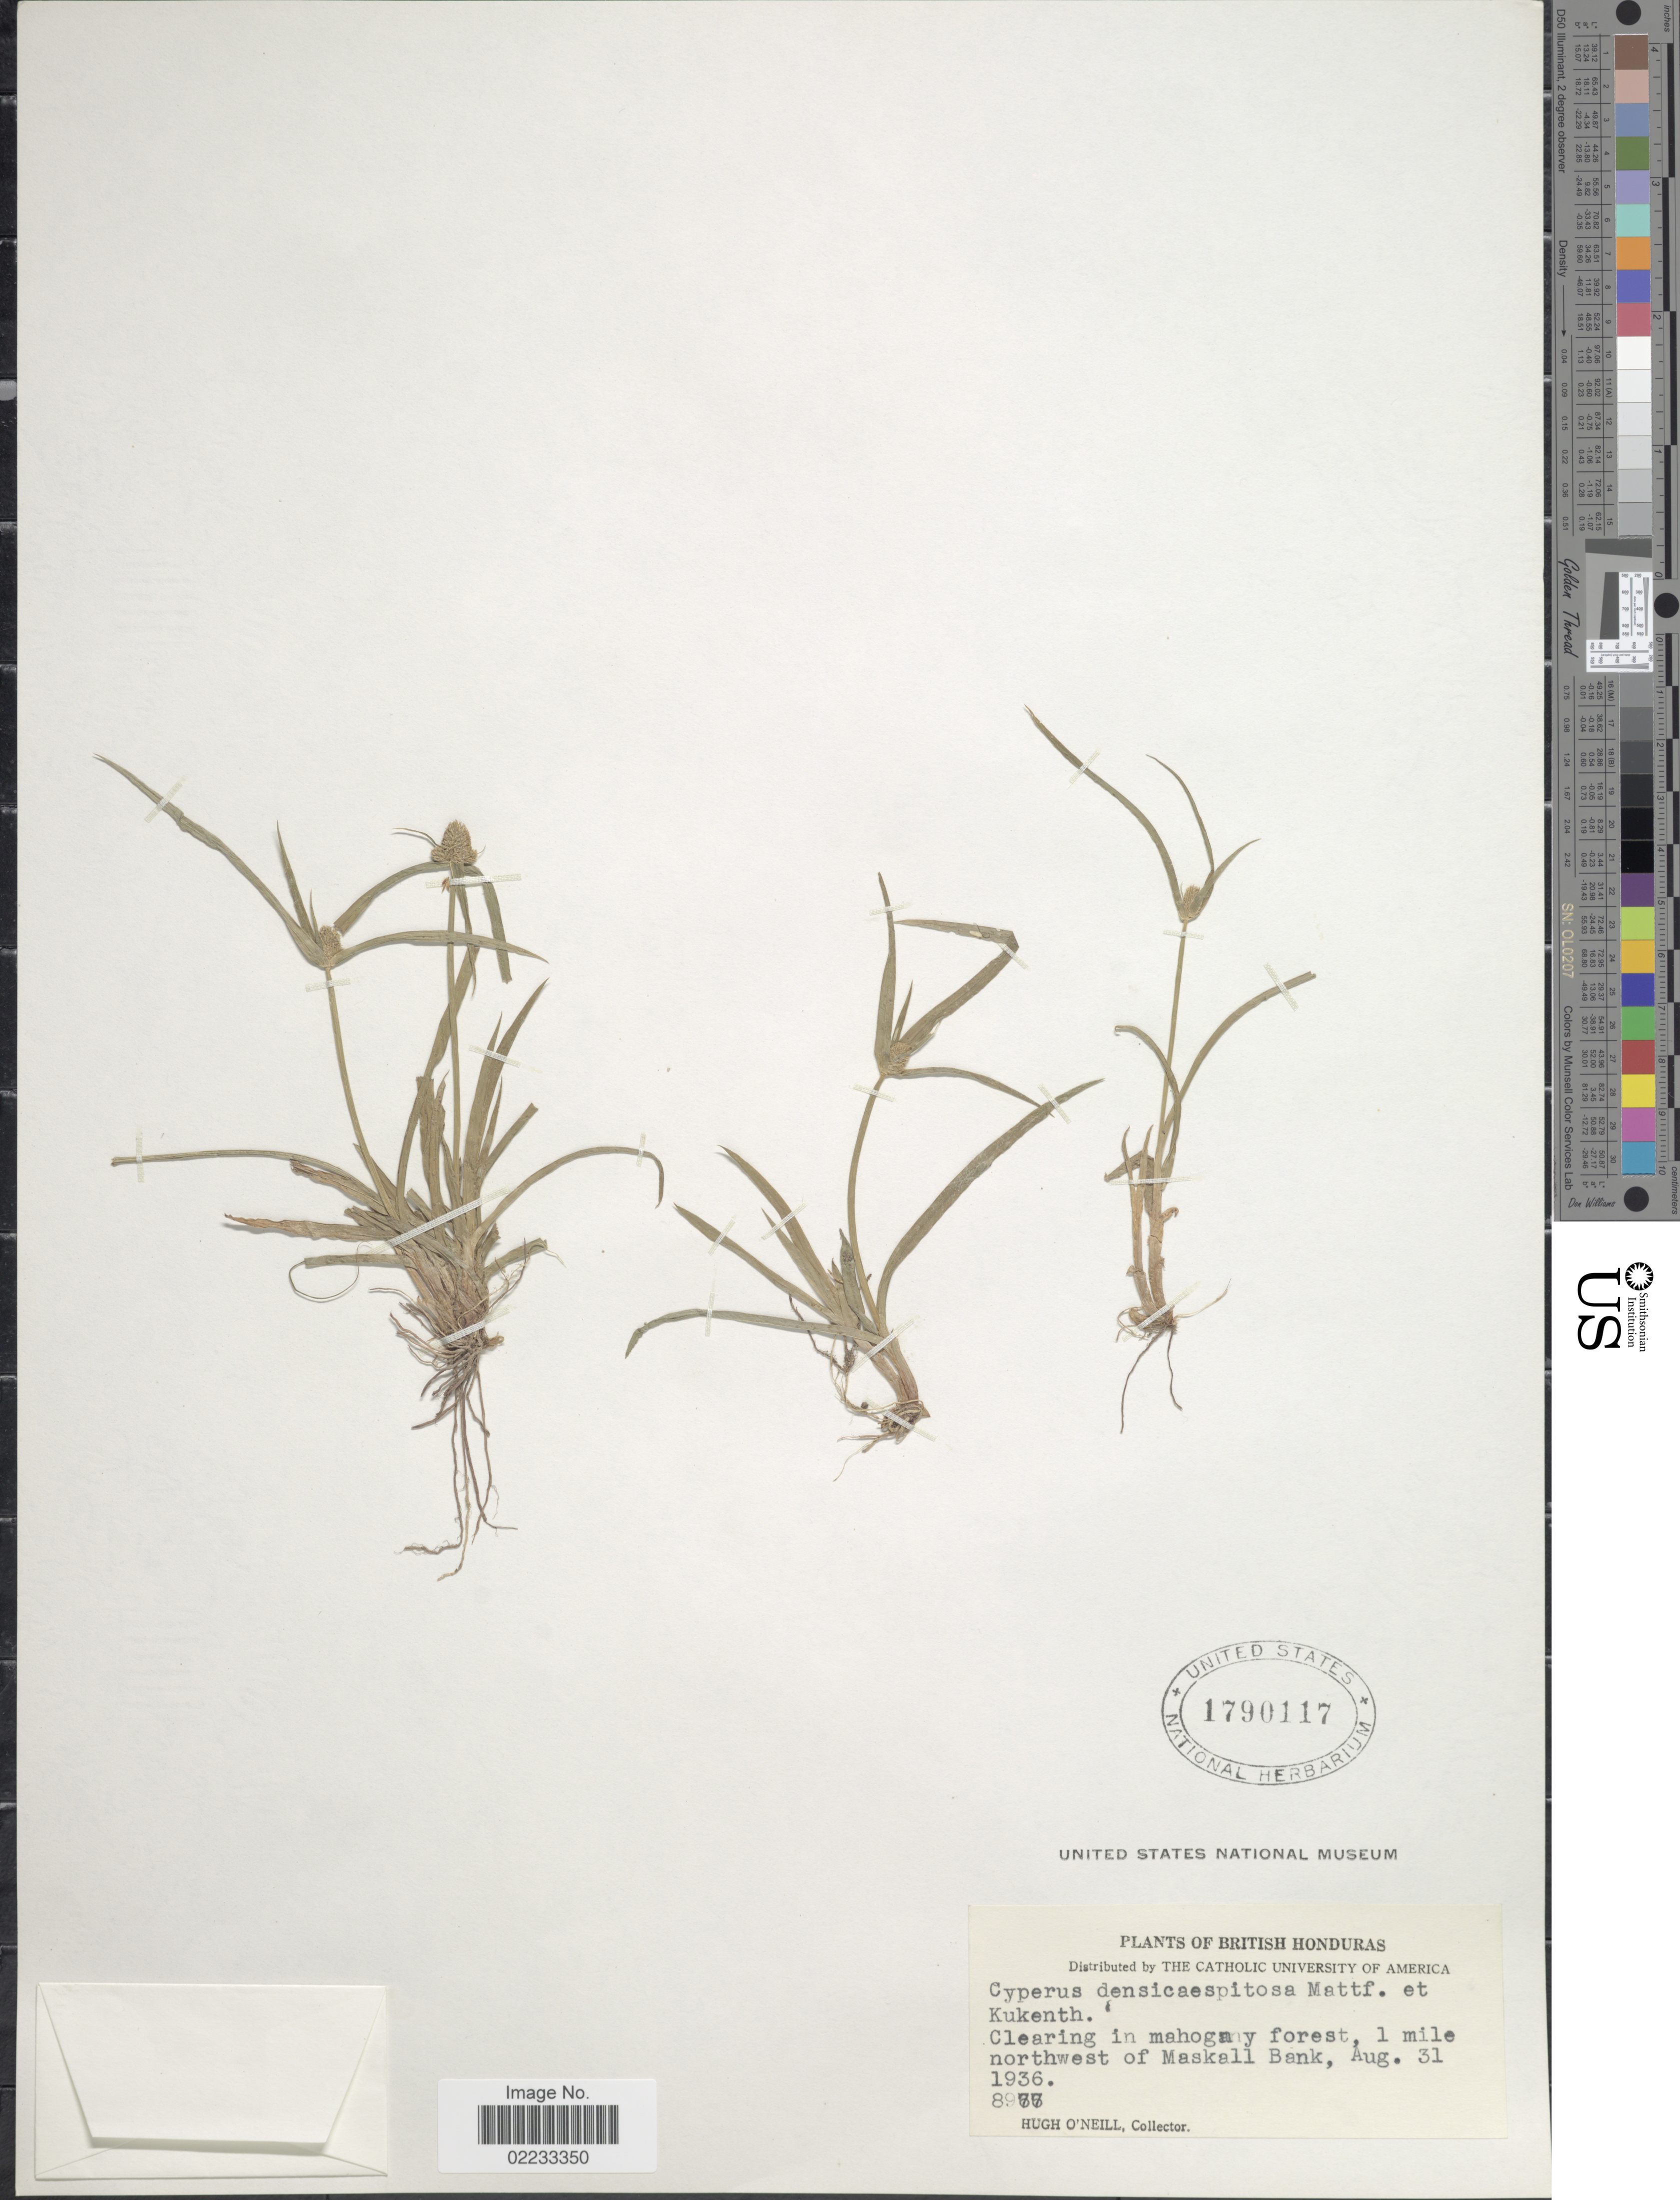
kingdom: Plantae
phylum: Tracheophyta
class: Liliopsida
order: Poales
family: Cyperaceae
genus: Cyperus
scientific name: Cyperus hortensis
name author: (Salzm. ex Steud.) Dorr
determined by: Strong, Mark T., (BOT), Smithsonian Institution - National Museum of Natural History (UNITED STATES)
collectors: H. O'Neill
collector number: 8977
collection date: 1936-08-31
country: Belize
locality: British Honduras, clearing in mahogany forest, 1 mile northwest of Maskall Bank.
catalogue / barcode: US 1790117